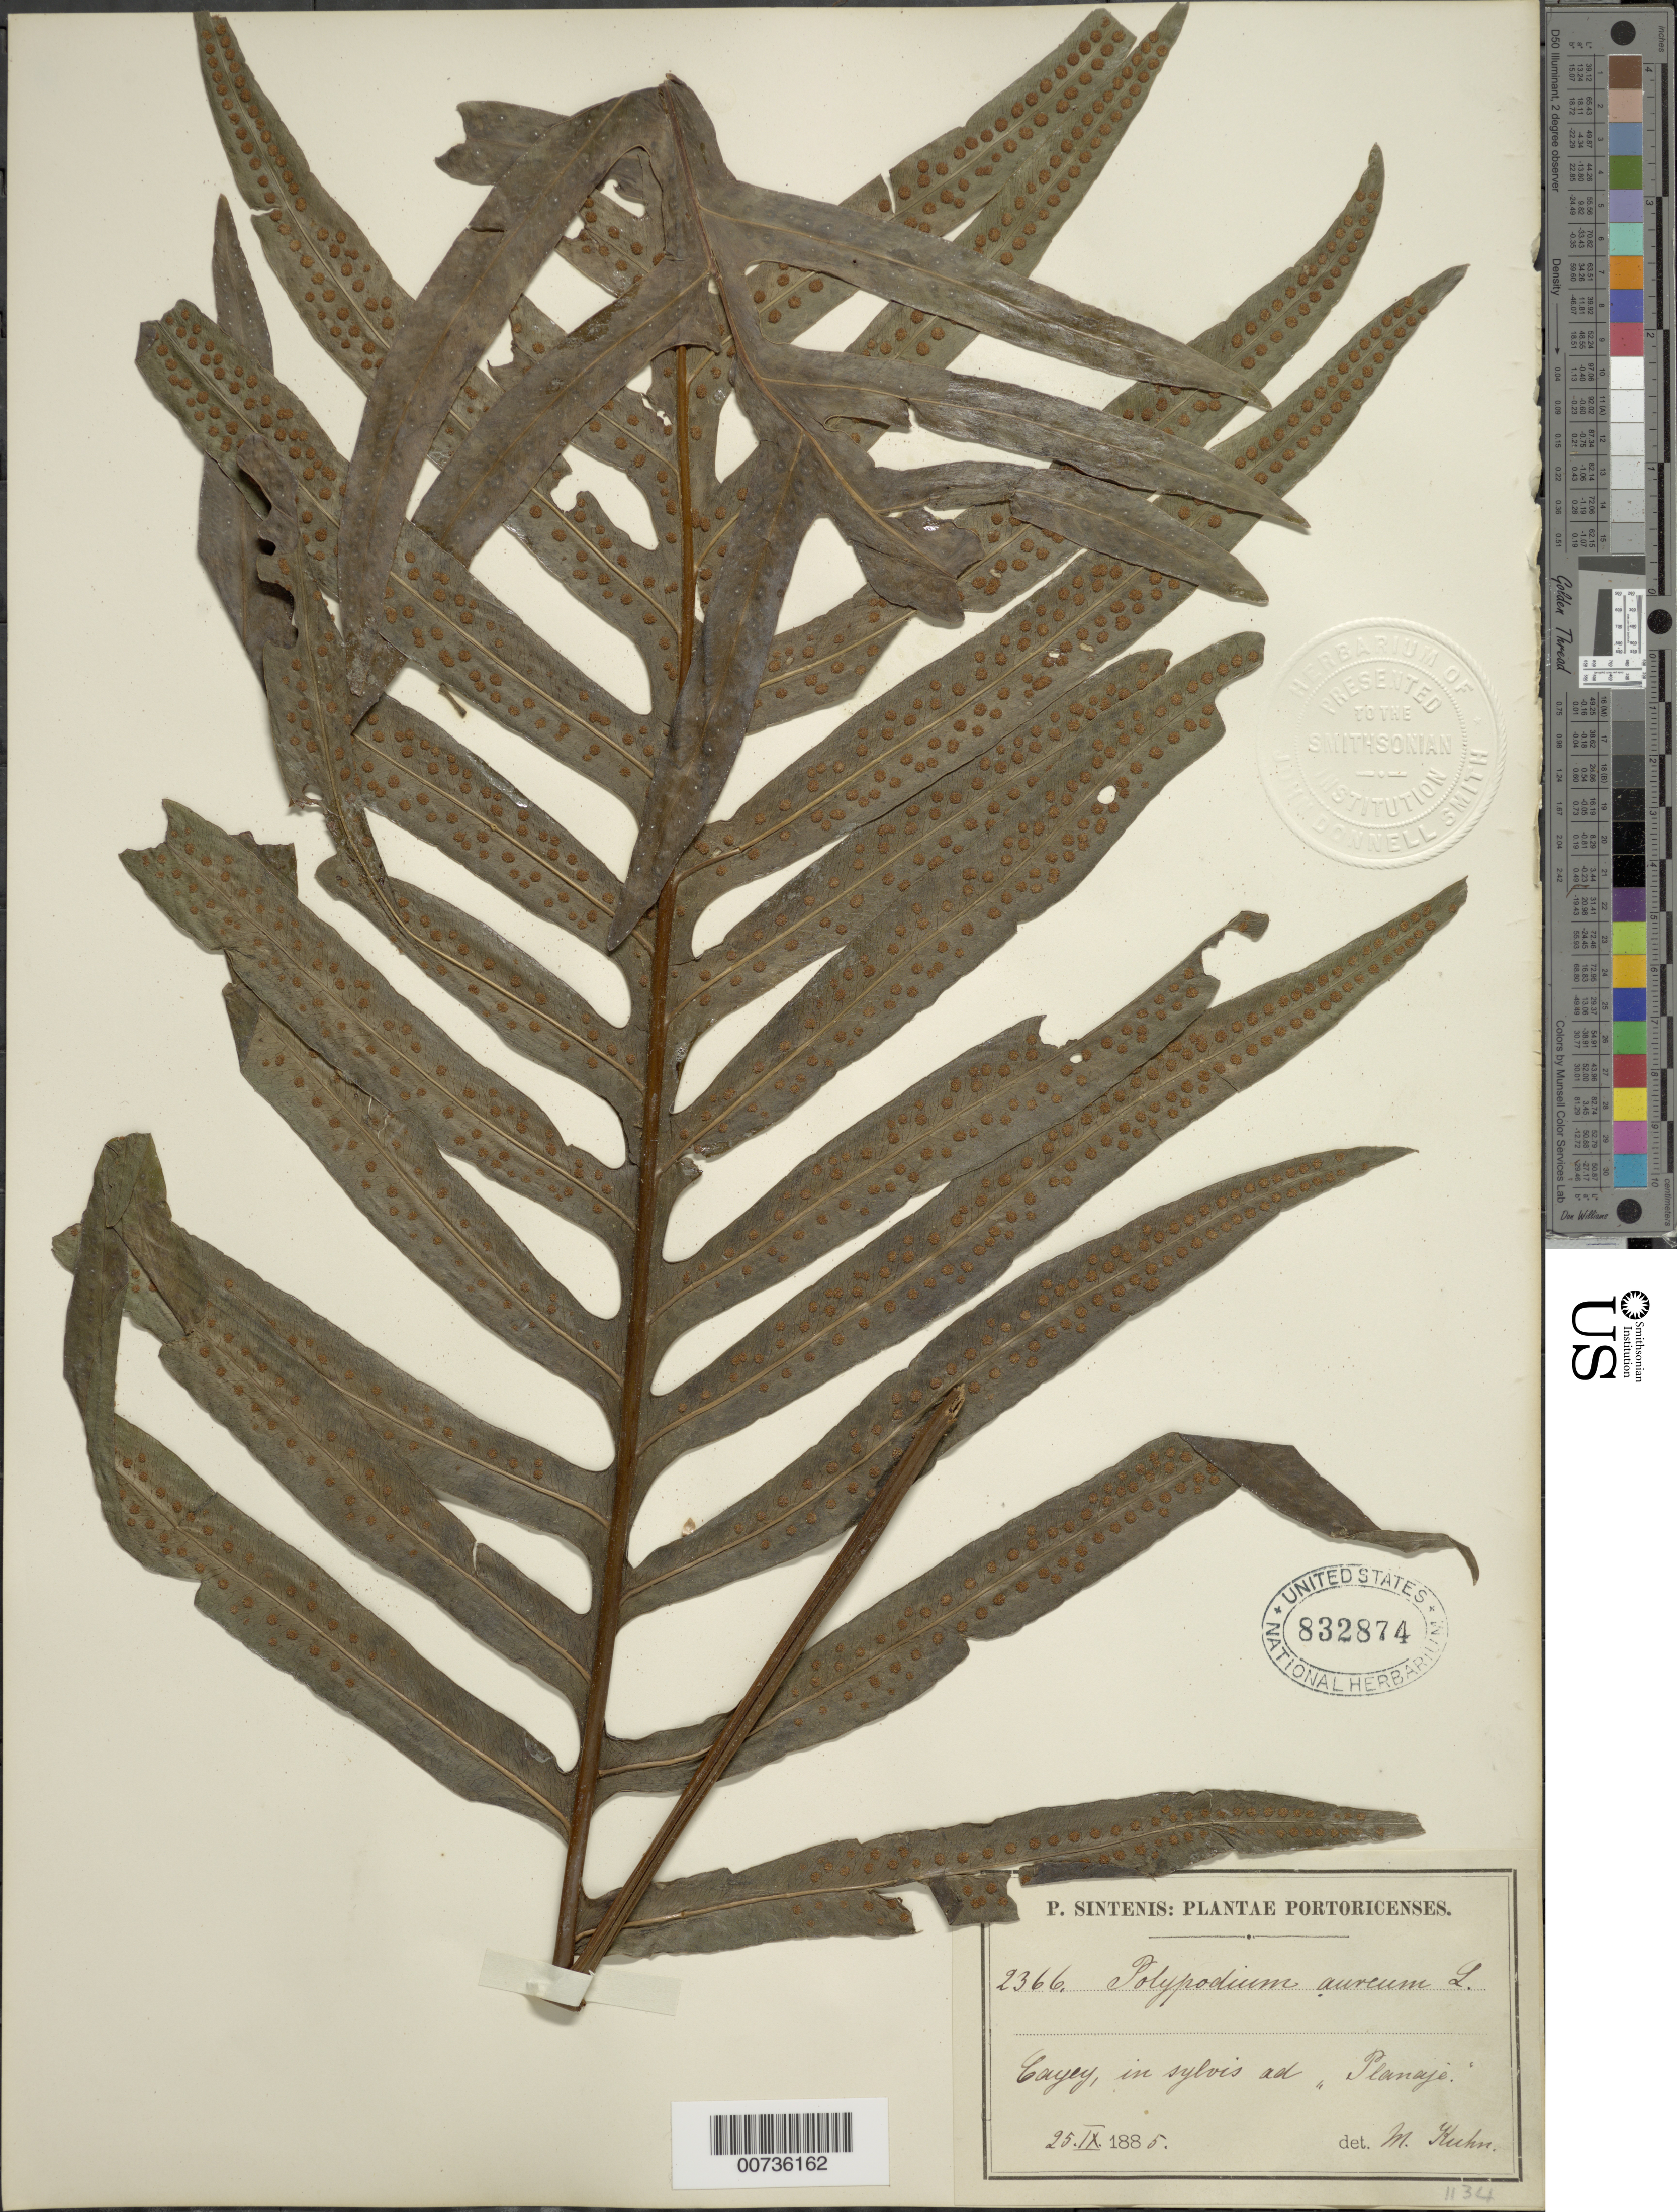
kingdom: Plantae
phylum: Tracheophyta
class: Polypodiopsida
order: Polypodiales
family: Polypodiaceae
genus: Phlebodium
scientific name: Phlebodium aureum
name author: (L.) J. Sm.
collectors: P. Sintenis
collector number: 2366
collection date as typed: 25 Sep 1885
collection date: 1885-09-25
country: Puerto Rico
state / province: Cayey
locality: Planaje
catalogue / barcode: US 832874